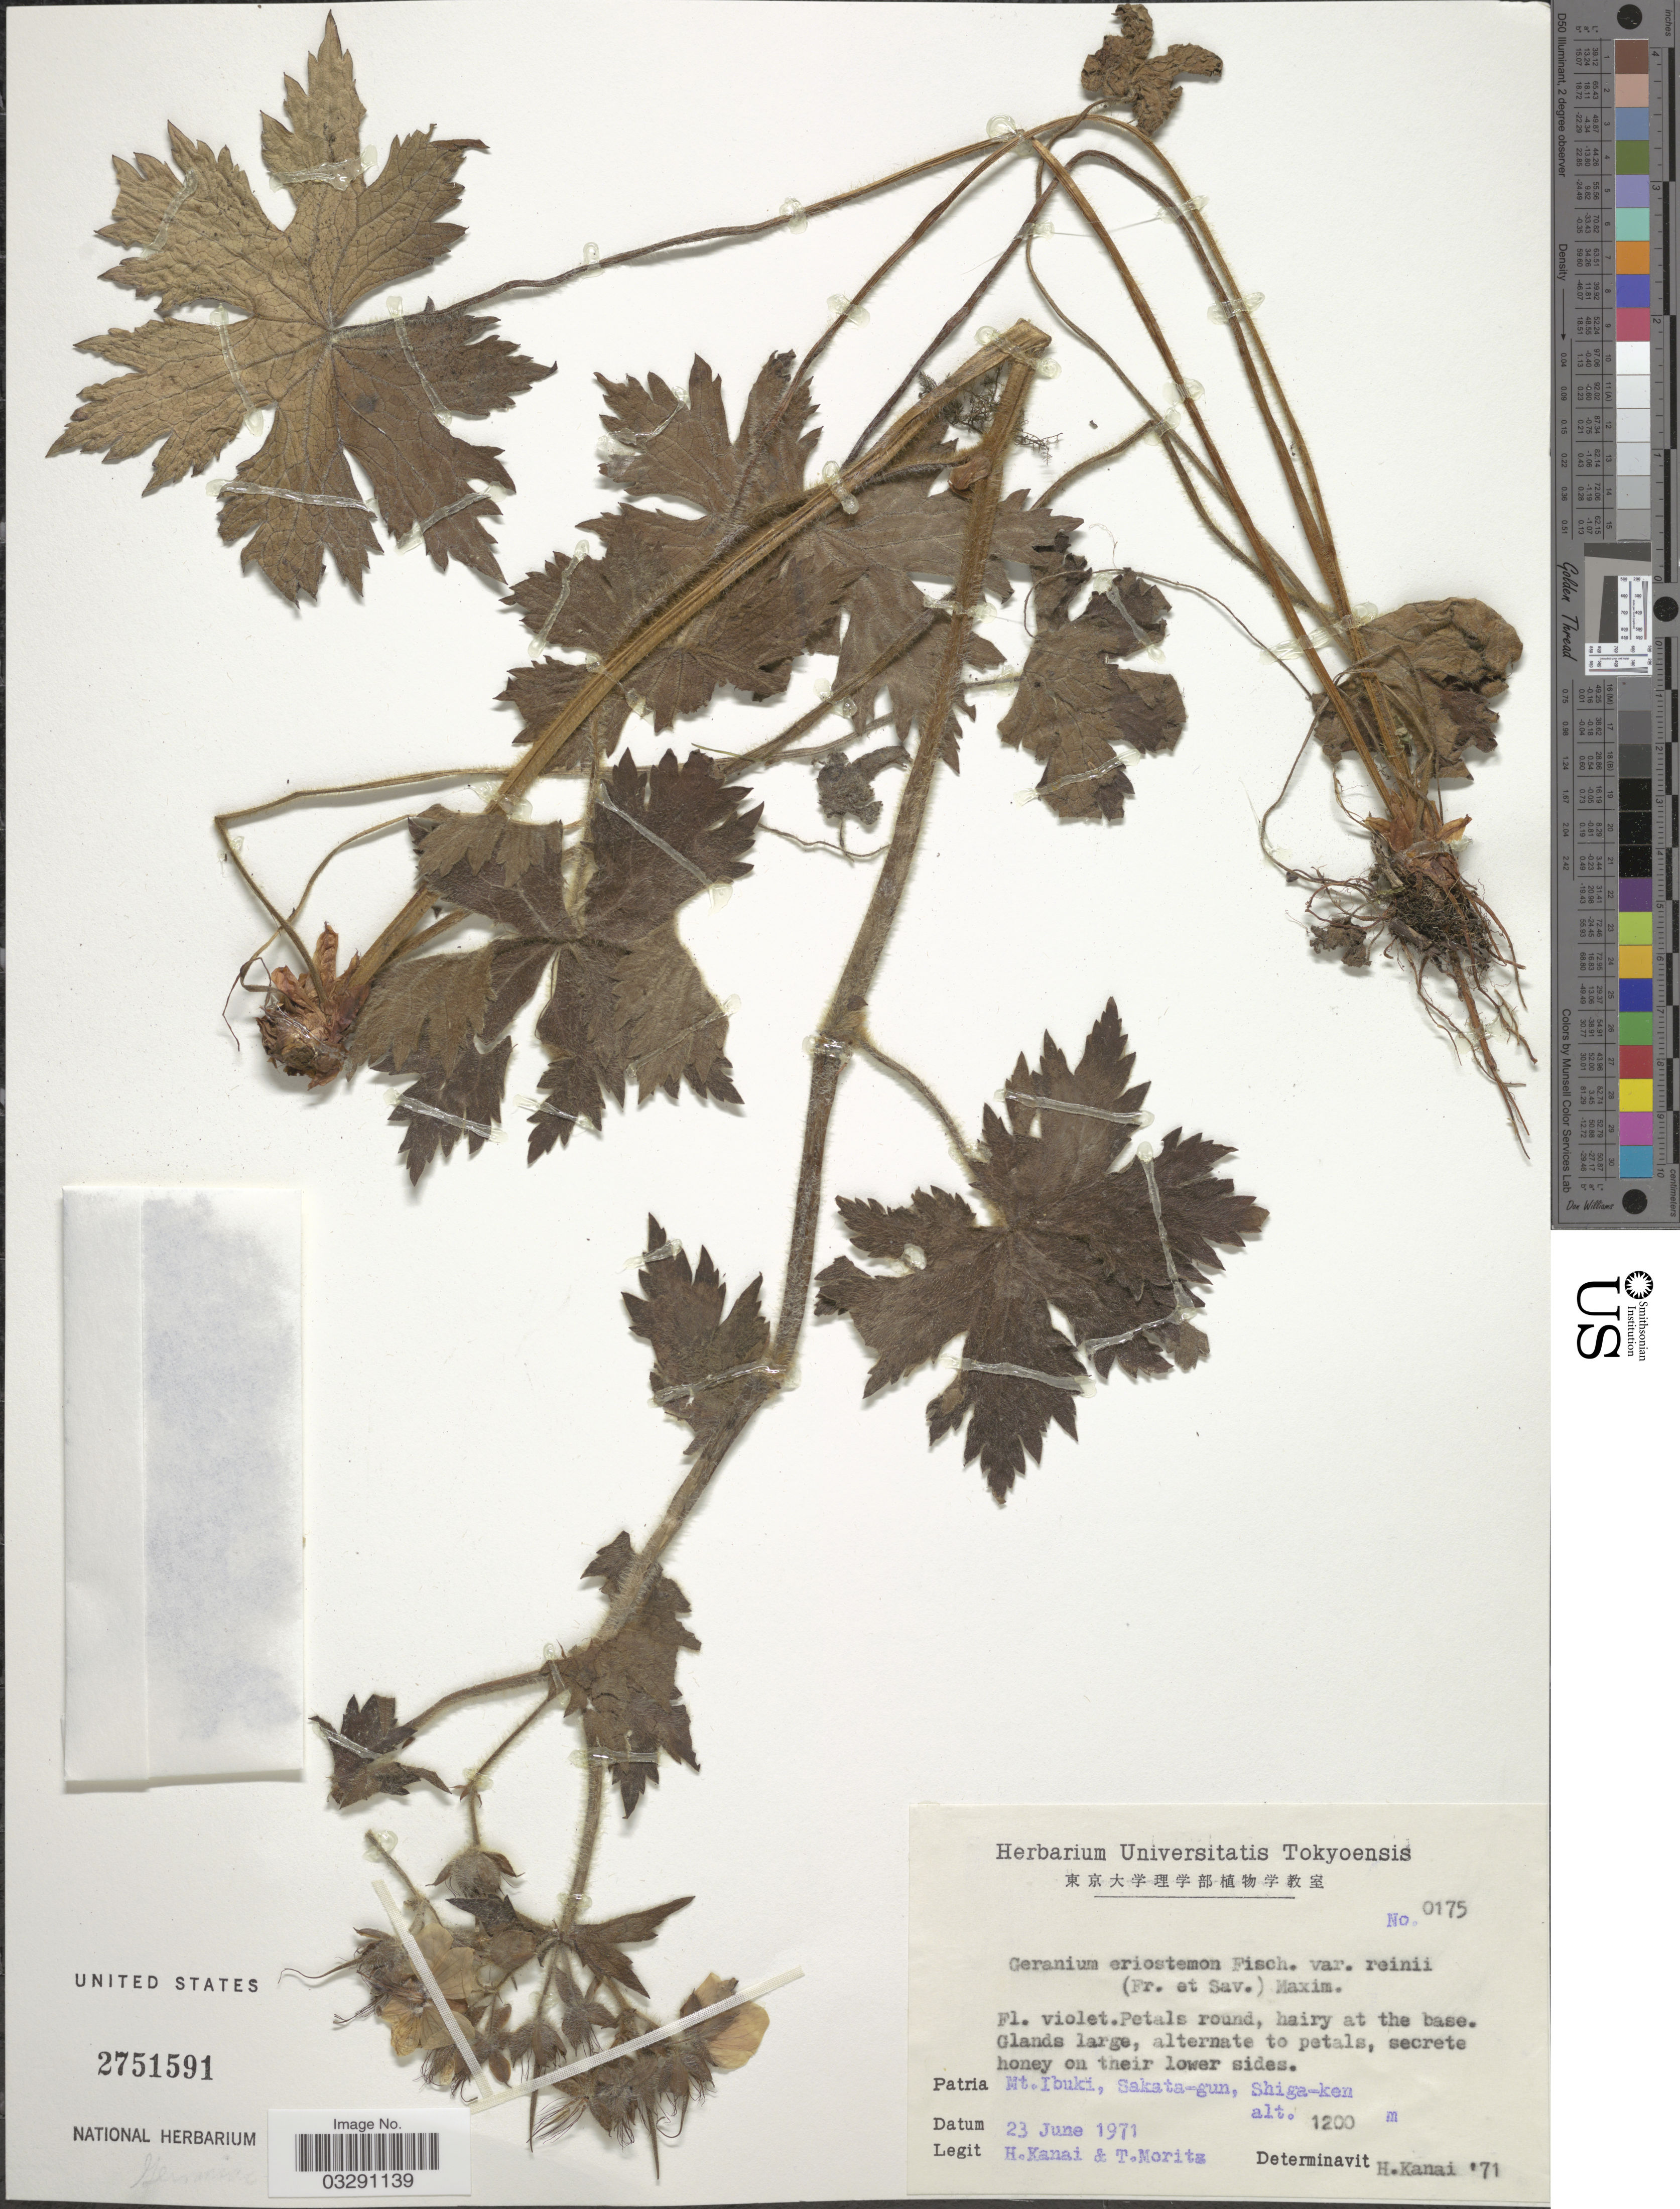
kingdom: Plantae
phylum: Tracheophyta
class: Magnoliopsida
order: Geraniales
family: Geraniaceae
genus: Geranium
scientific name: Geranium eriostemon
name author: Fisch. ex DC.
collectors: H. Kanai & T. Moritz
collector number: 0175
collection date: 1971-06-23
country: Japan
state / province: Tokyo, Federal City of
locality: Patria Mt. Ibuki, Sakata-gun, Shiga-ken.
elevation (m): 1200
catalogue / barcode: US 2751591